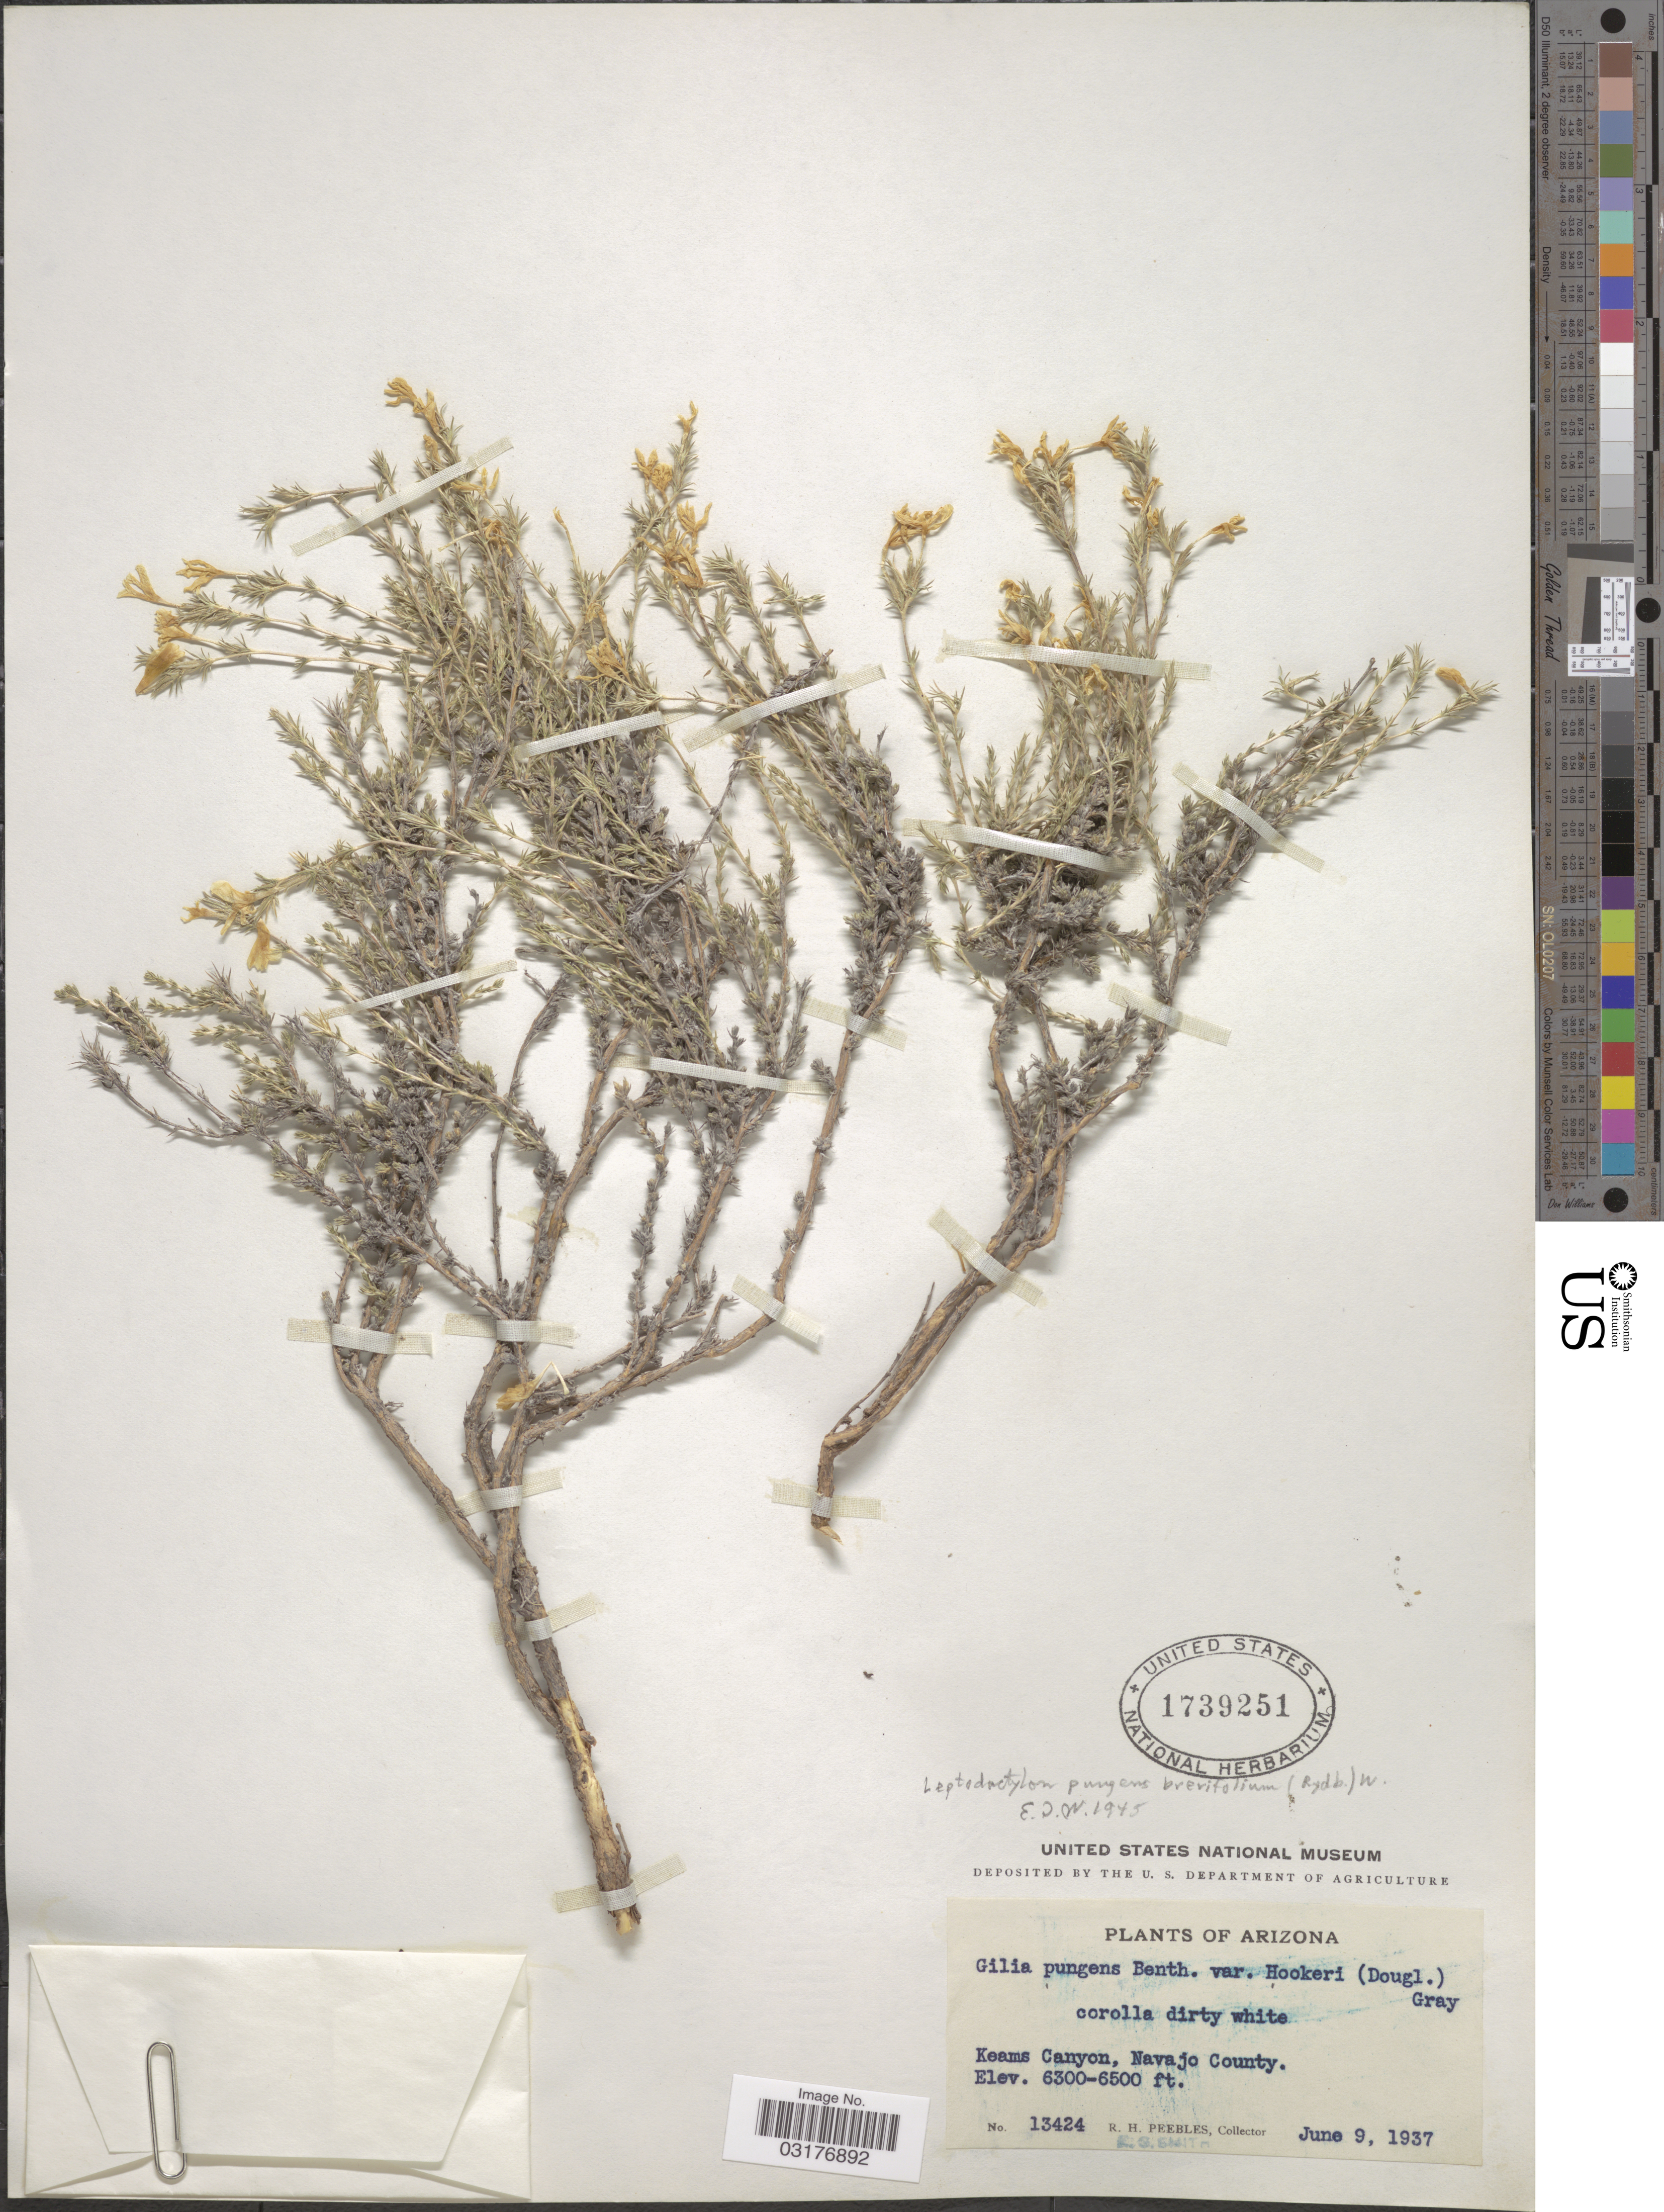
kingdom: Plantae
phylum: Tracheophyta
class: Magnoliopsida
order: Ericales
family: Polemoniaceae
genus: Linanthus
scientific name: Linanthus pungens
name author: (Torr.) J.M. Porter & L.A. Johnson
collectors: R. H. Peebles & E. G. Smith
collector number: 13424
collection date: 1937-06-09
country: United States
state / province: Arizona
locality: Keams Canyon, Navajo County.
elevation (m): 1920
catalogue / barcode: US 1739251